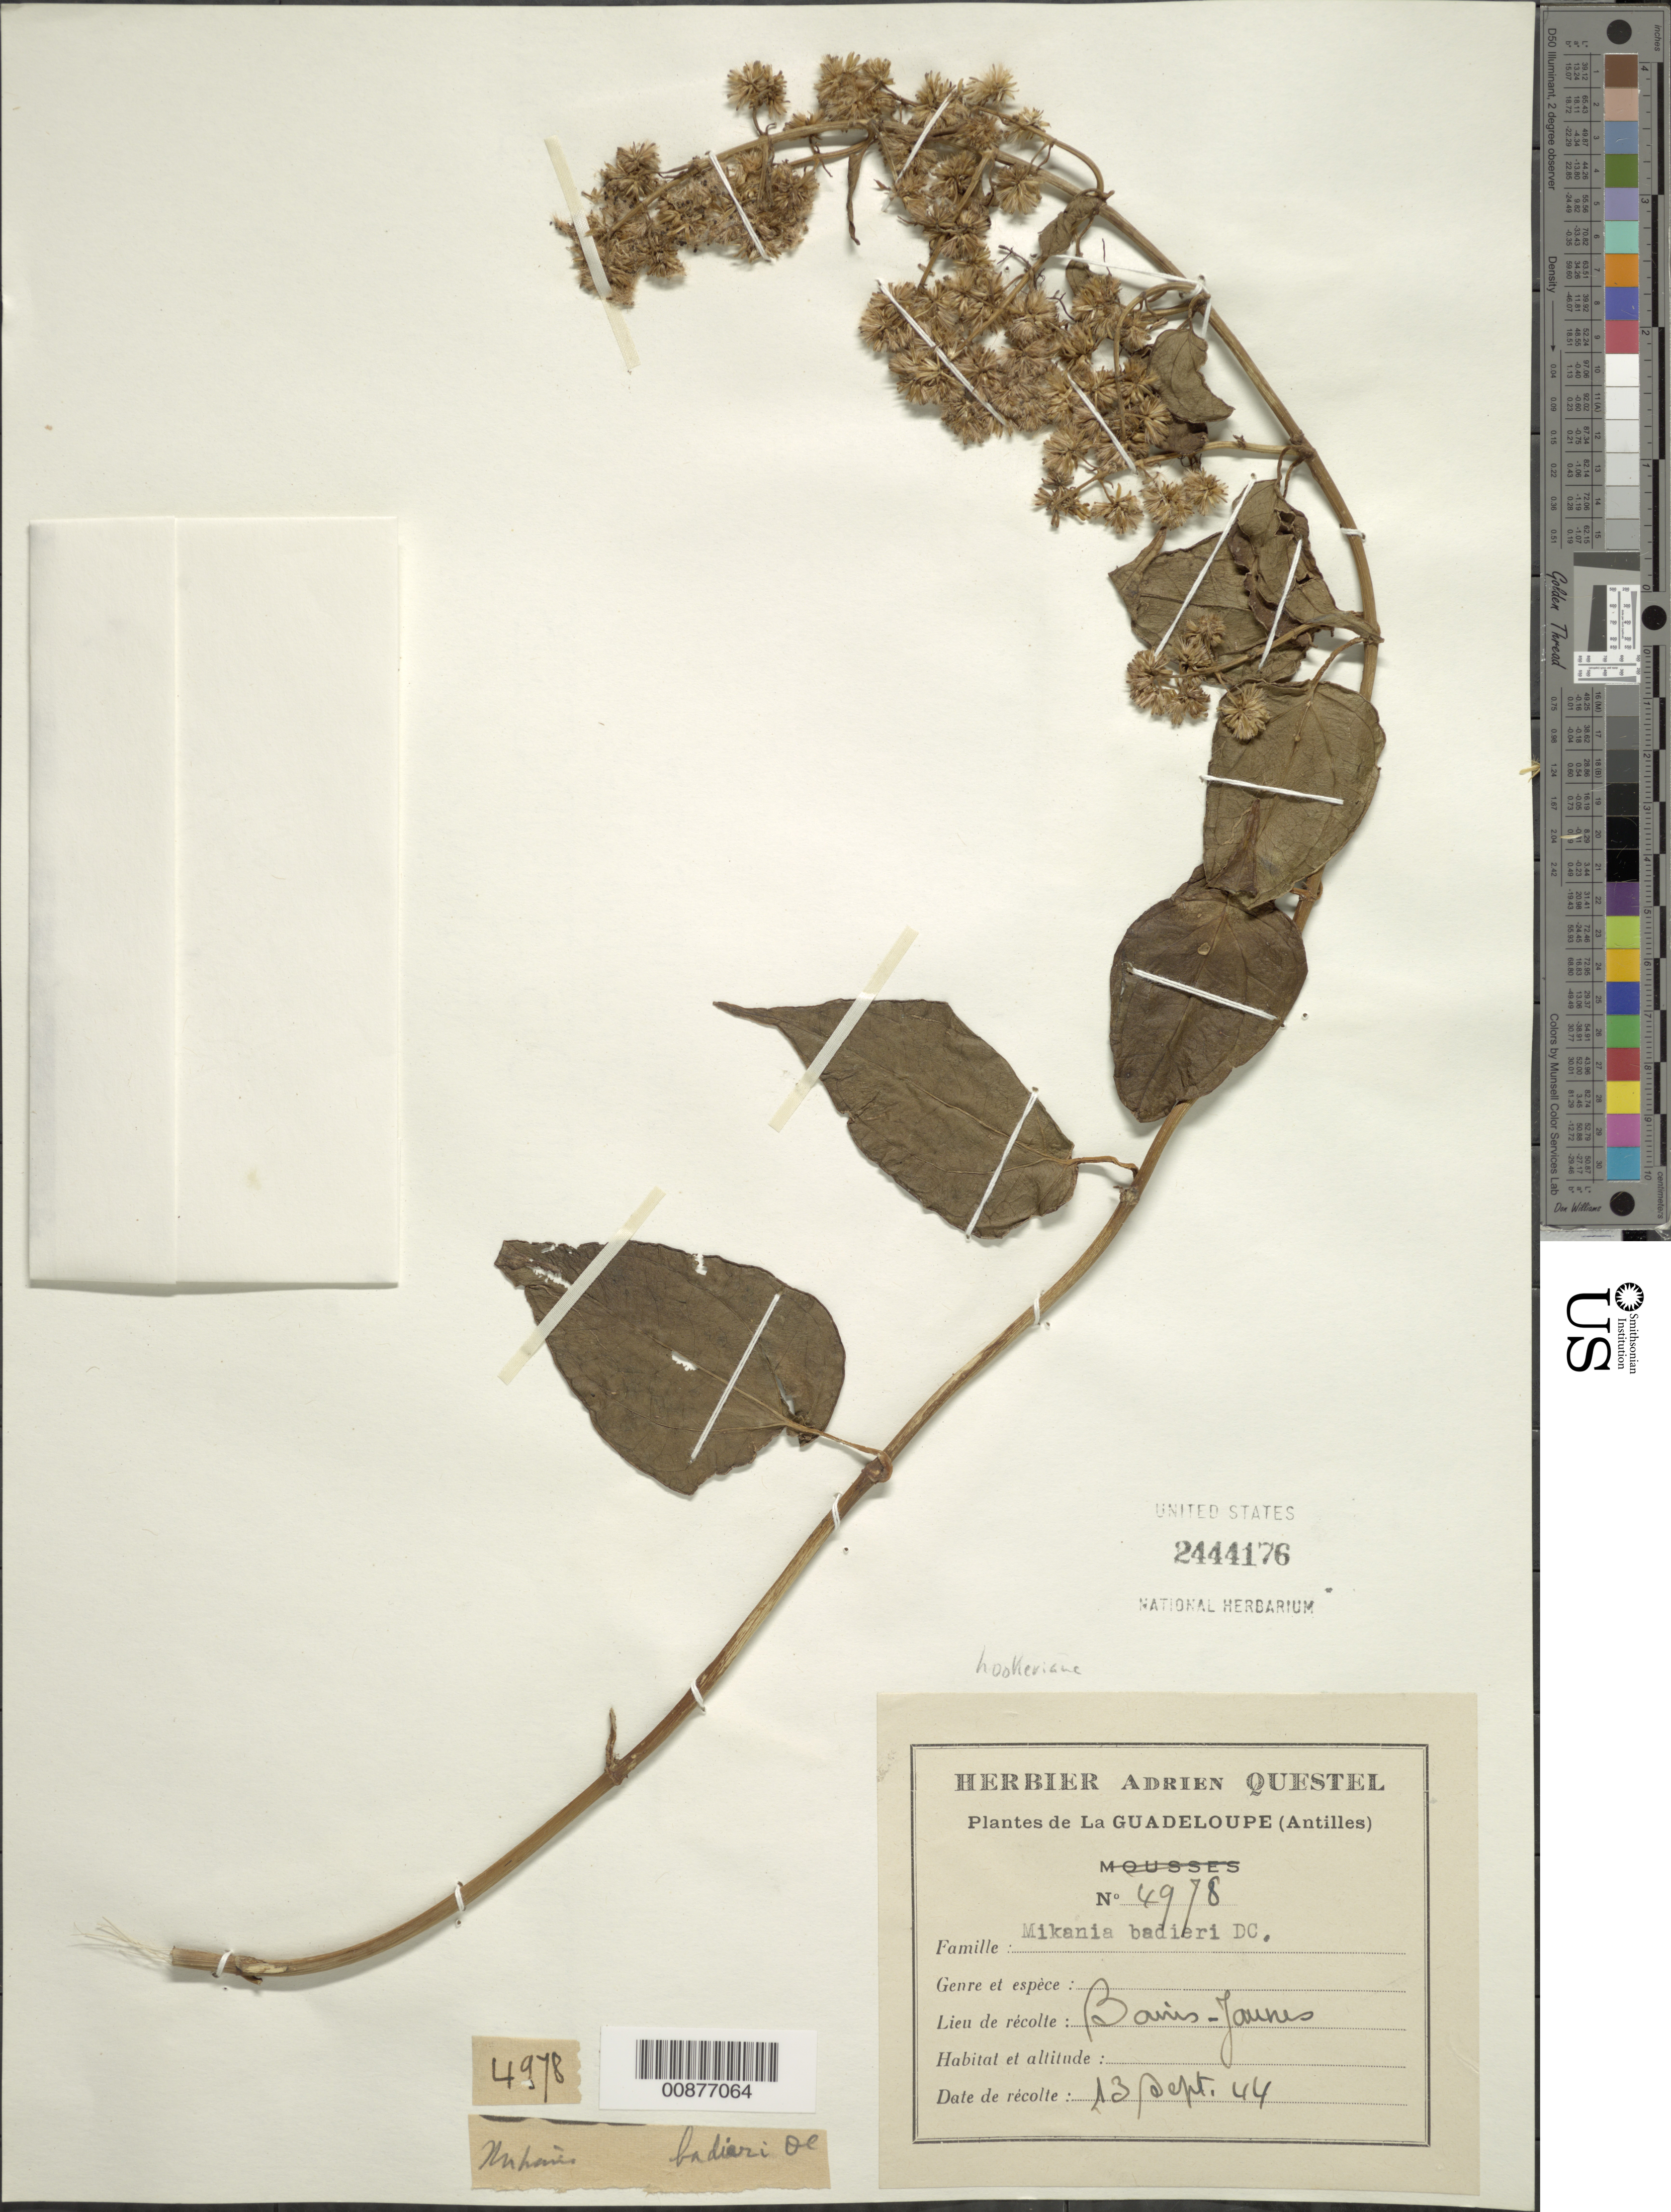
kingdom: Plantae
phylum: Tracheophyta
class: Magnoliopsida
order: Asterales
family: Asteraceae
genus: Mikania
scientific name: Mikania hookeriana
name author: DC.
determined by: Nicolson, Dan H.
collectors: A. Questel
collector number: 4978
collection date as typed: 13 Sep 1944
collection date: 1944-09-13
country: Guadeloupe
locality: Bains-Jaunes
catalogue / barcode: US 2444276